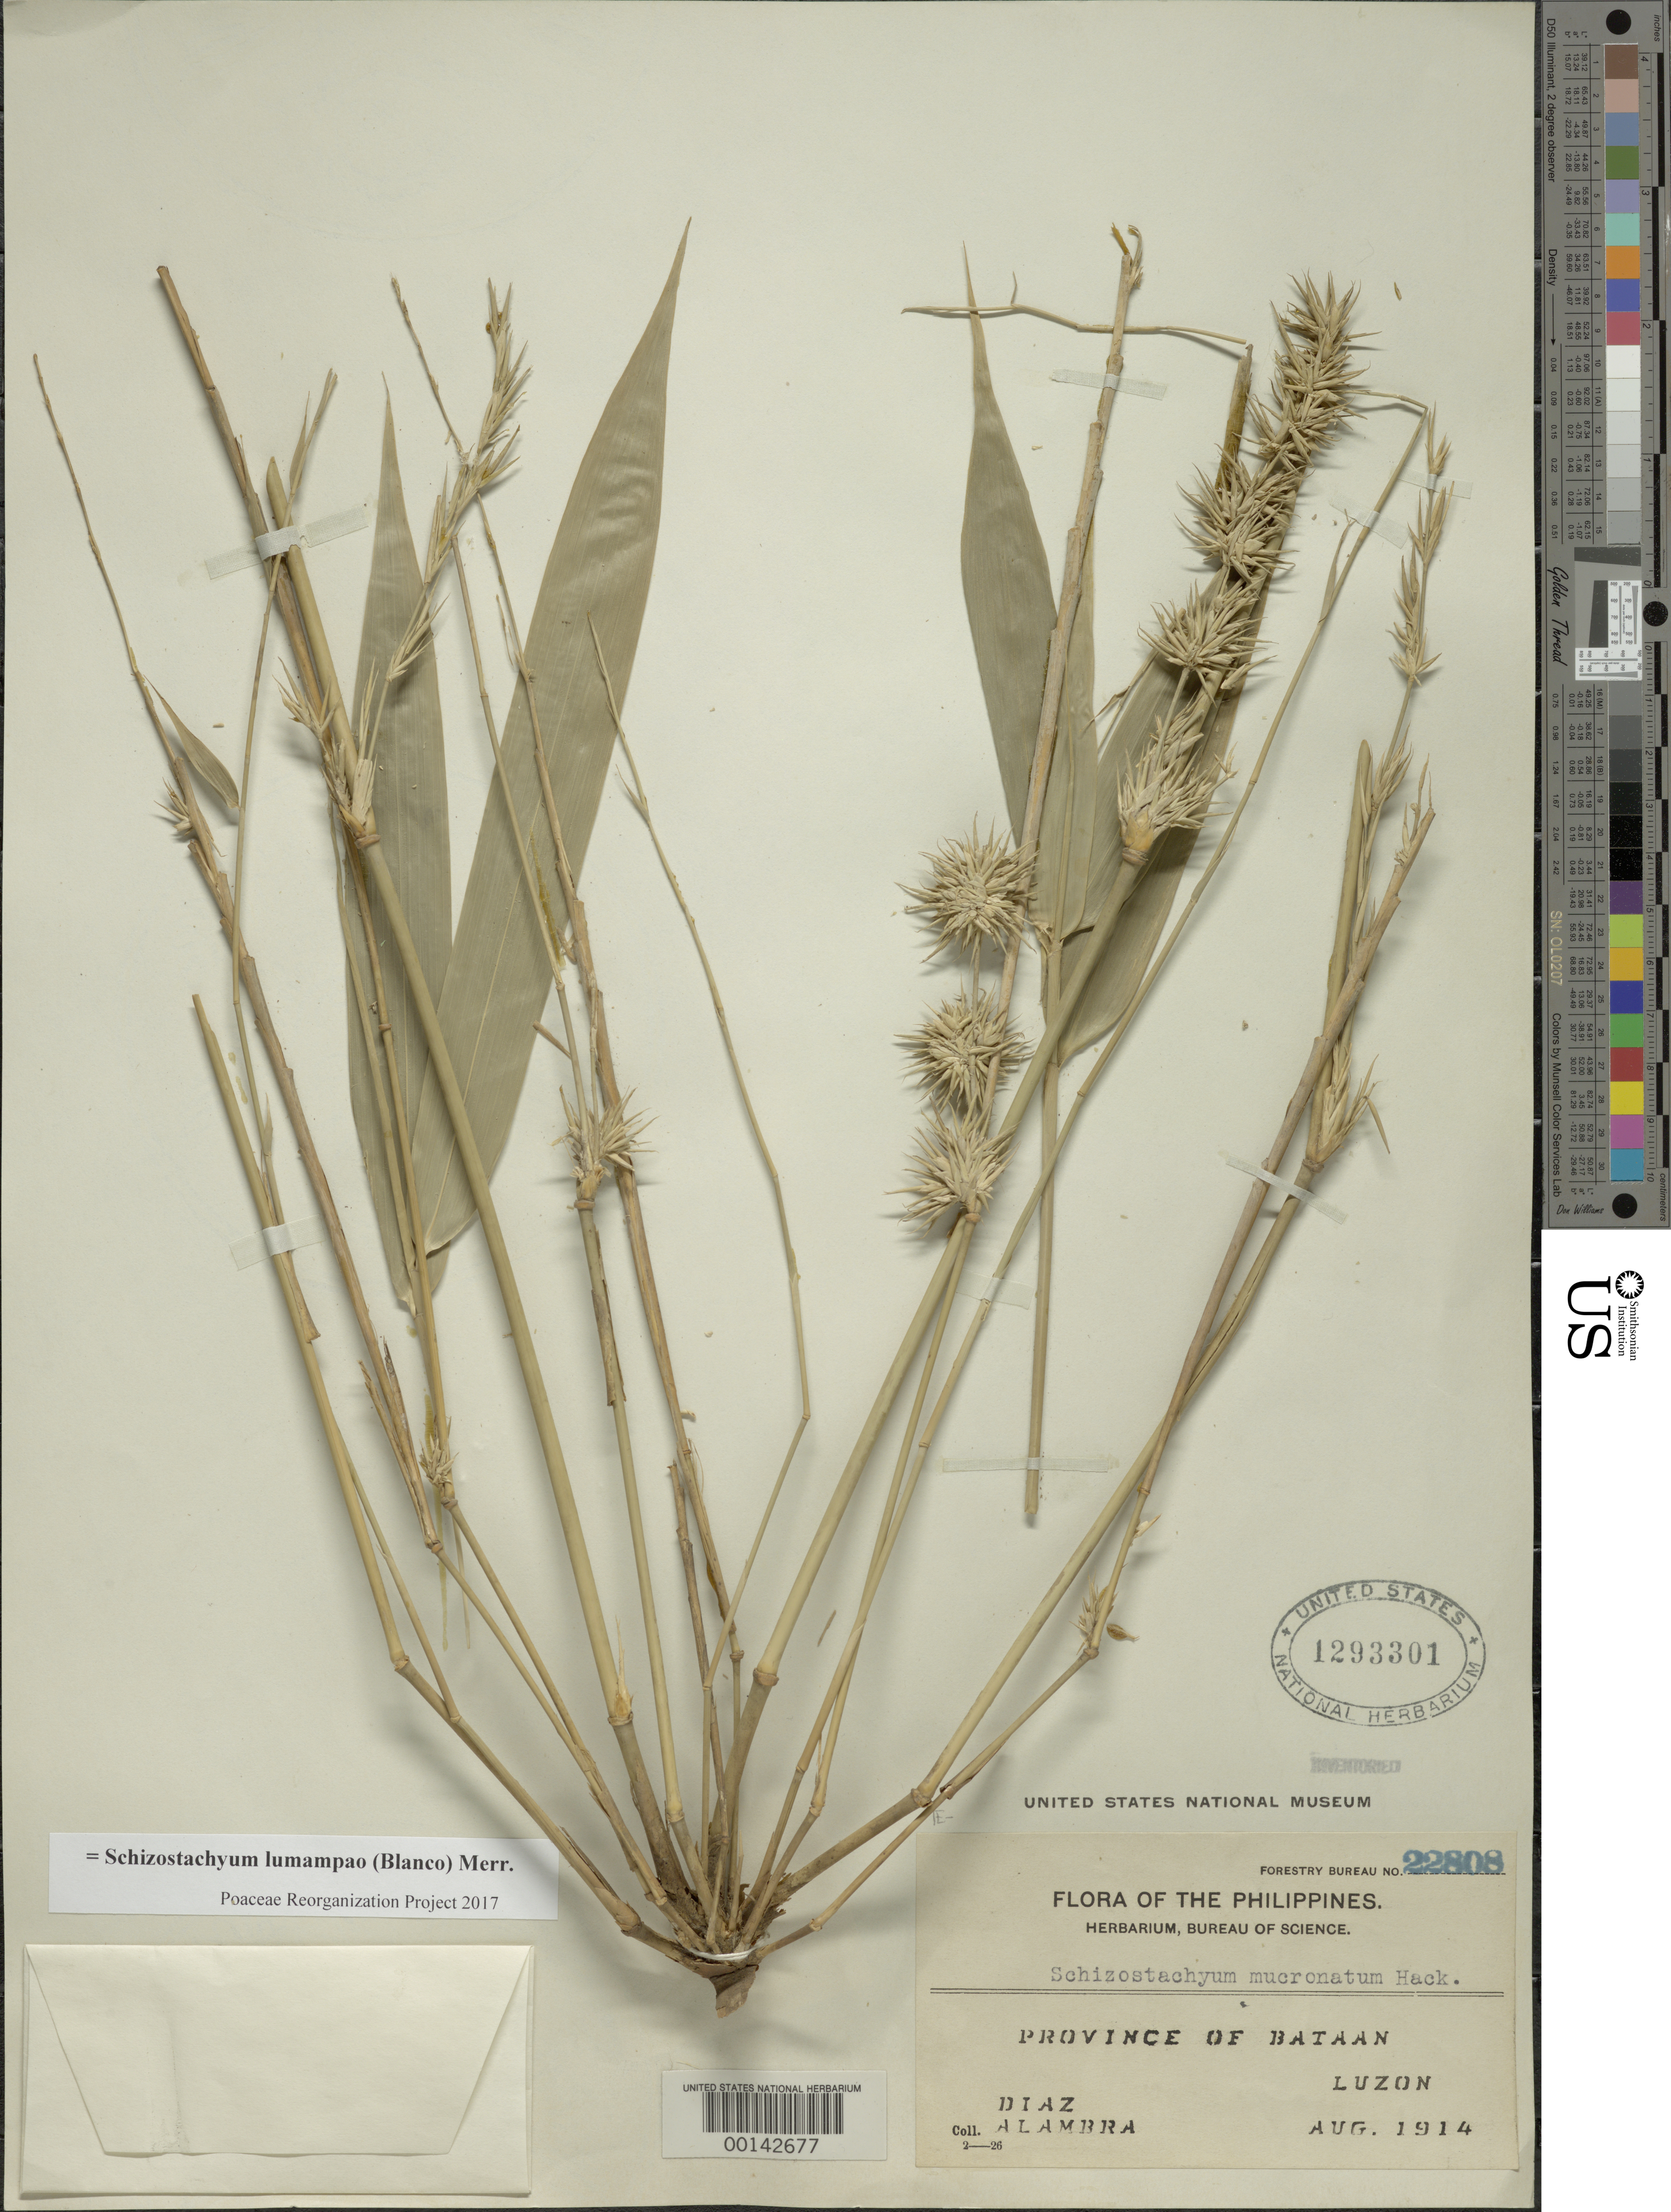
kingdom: Plantae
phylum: Tracheophyta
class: Liliopsida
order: Poales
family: Poaceae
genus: Schizostachyum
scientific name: Schizostachyum lumampao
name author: (Blanco) Merr.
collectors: D. Alambra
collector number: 22808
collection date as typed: Aug 1914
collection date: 1914-08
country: Philippines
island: Luzon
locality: Bataan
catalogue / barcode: US 1293301